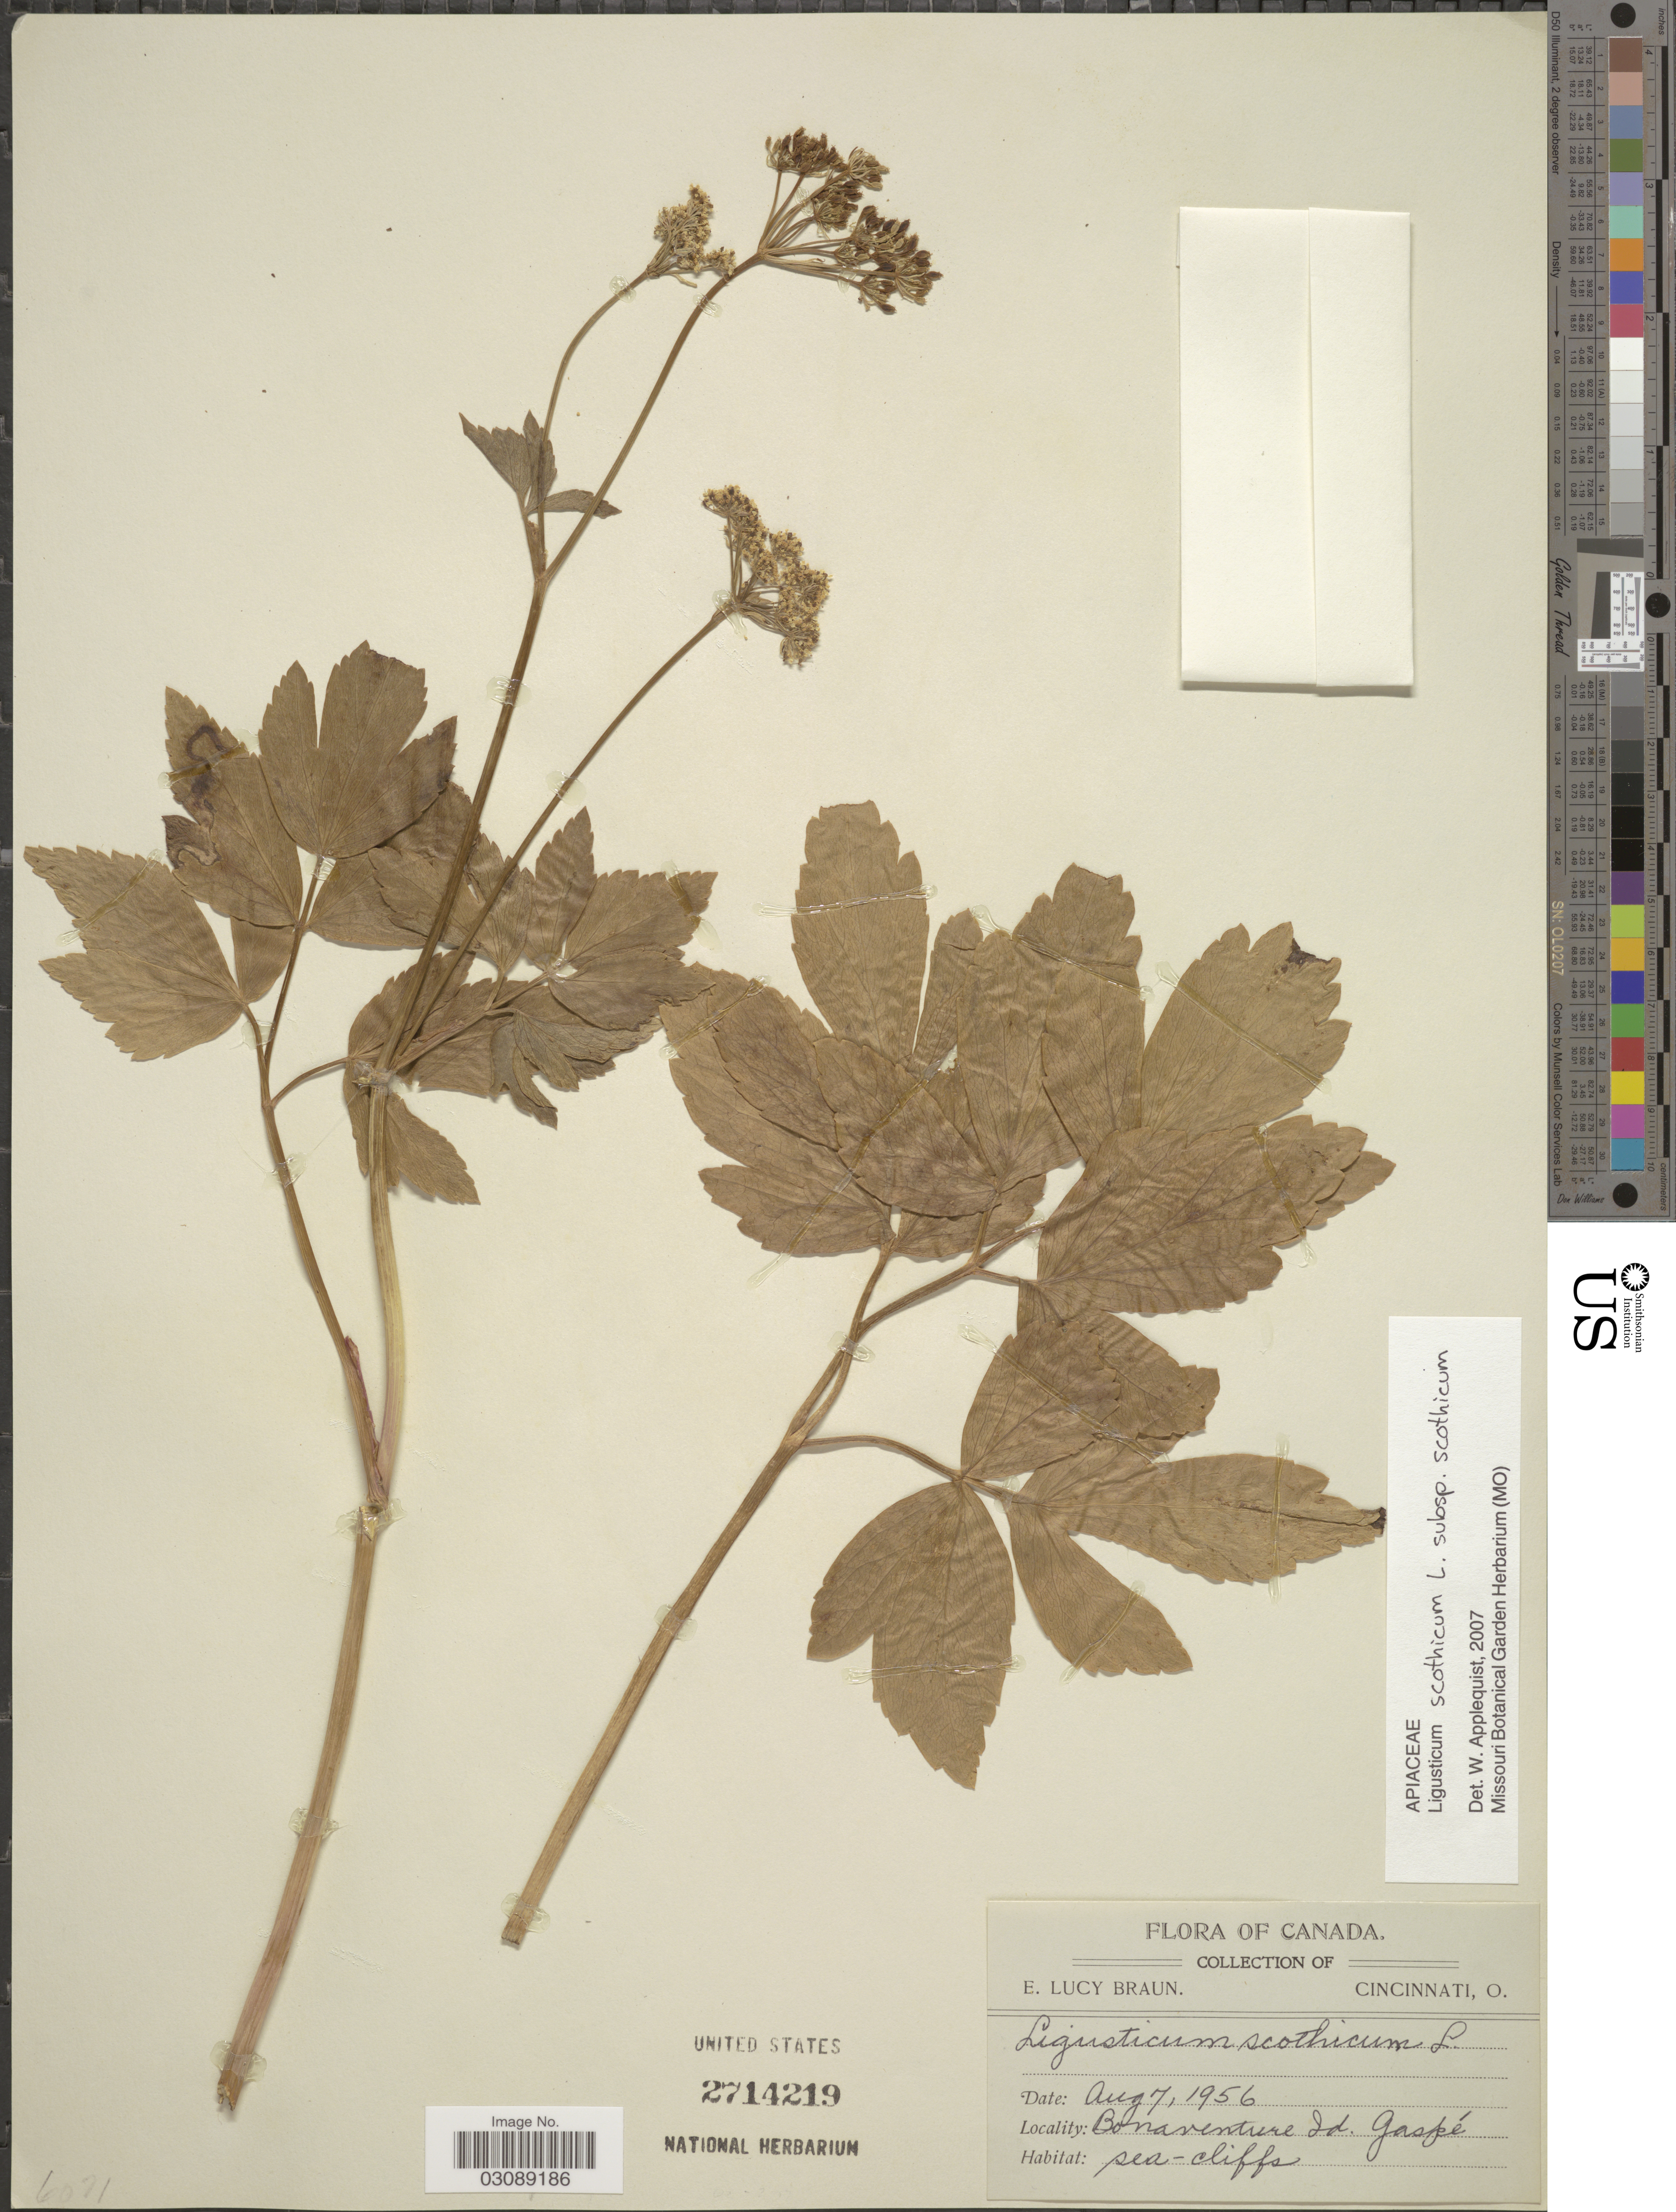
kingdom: Plantae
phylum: Tracheophyta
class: Magnoliopsida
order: Apiales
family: Apiaceae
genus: Ligusticum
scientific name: Ligusticum scoticum subsp. scoticum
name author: L.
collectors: E. L. Braun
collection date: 1956-08-07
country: Canada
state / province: Quebec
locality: Bonaventure Id. Gaspé.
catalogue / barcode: US 2714219